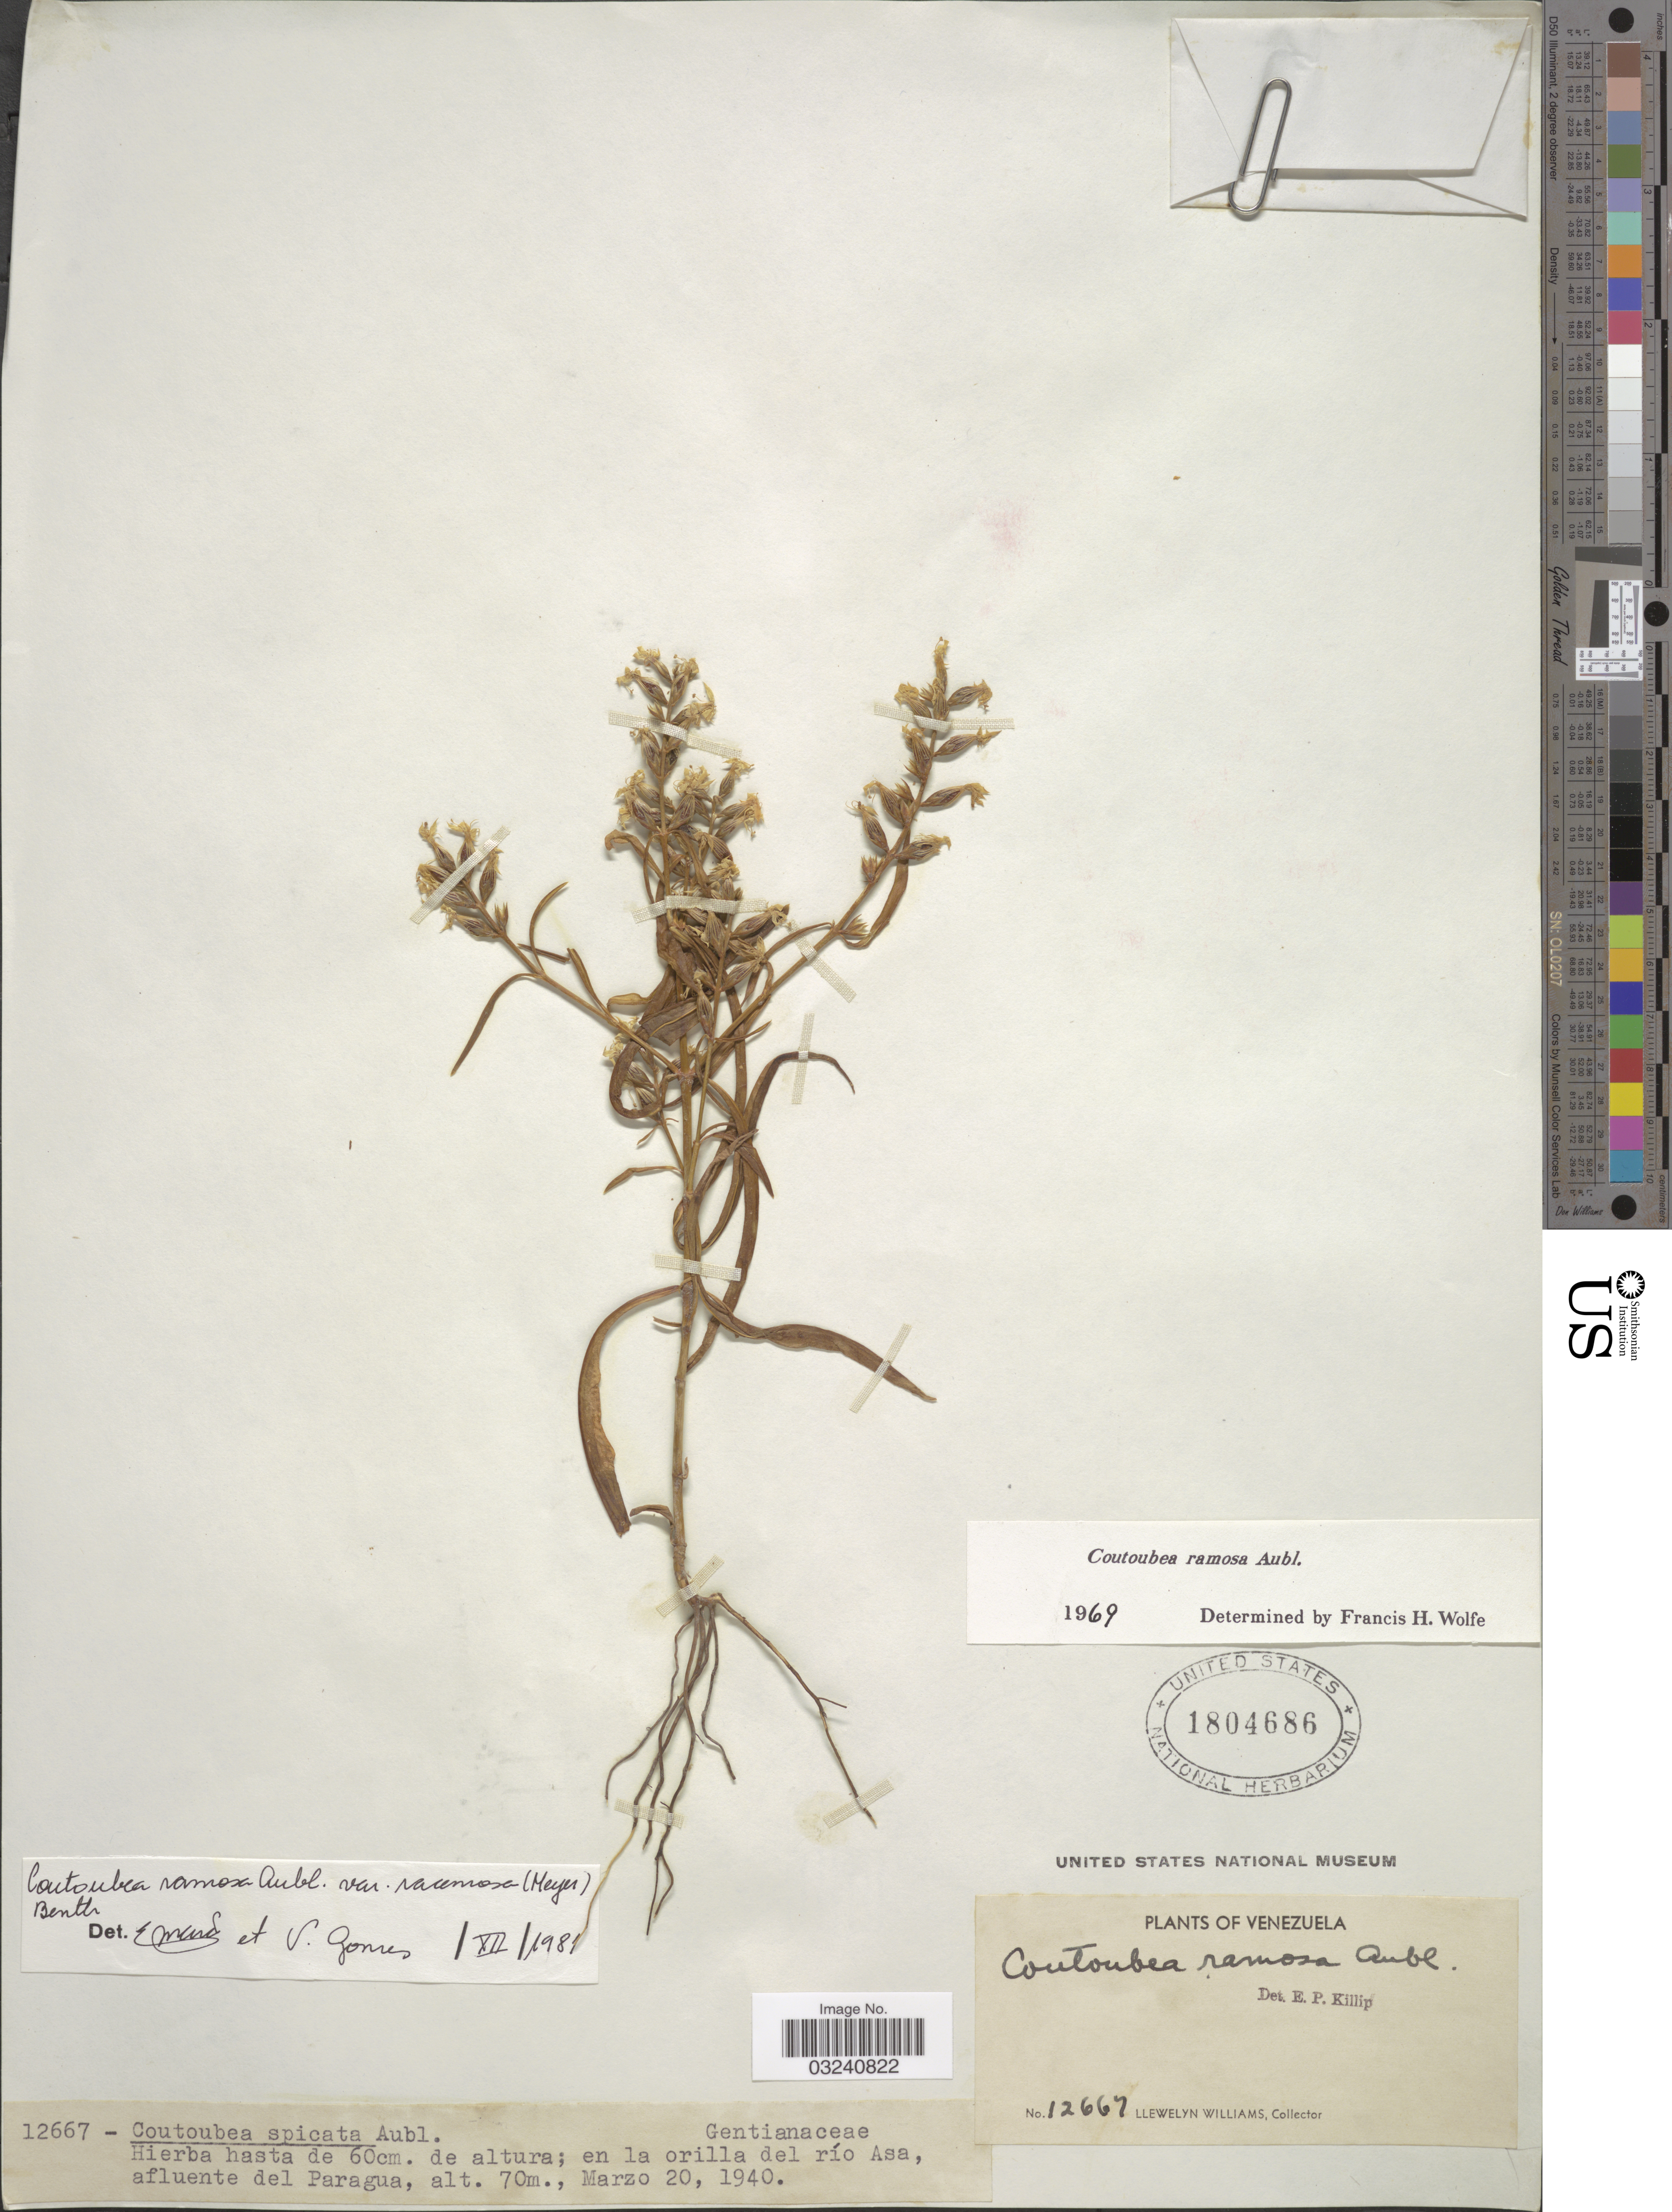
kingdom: Plantae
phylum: Tracheophyta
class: Magnoliopsida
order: Gentianales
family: Gentianaceae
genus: Coutoubea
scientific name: Coutoubea ramosa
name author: Aubl.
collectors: Ll. Williams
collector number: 12667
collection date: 1940-03-20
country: Venezuela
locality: En la orilla del río Asa, afluente del Paragua.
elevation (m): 70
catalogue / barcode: US 1804686